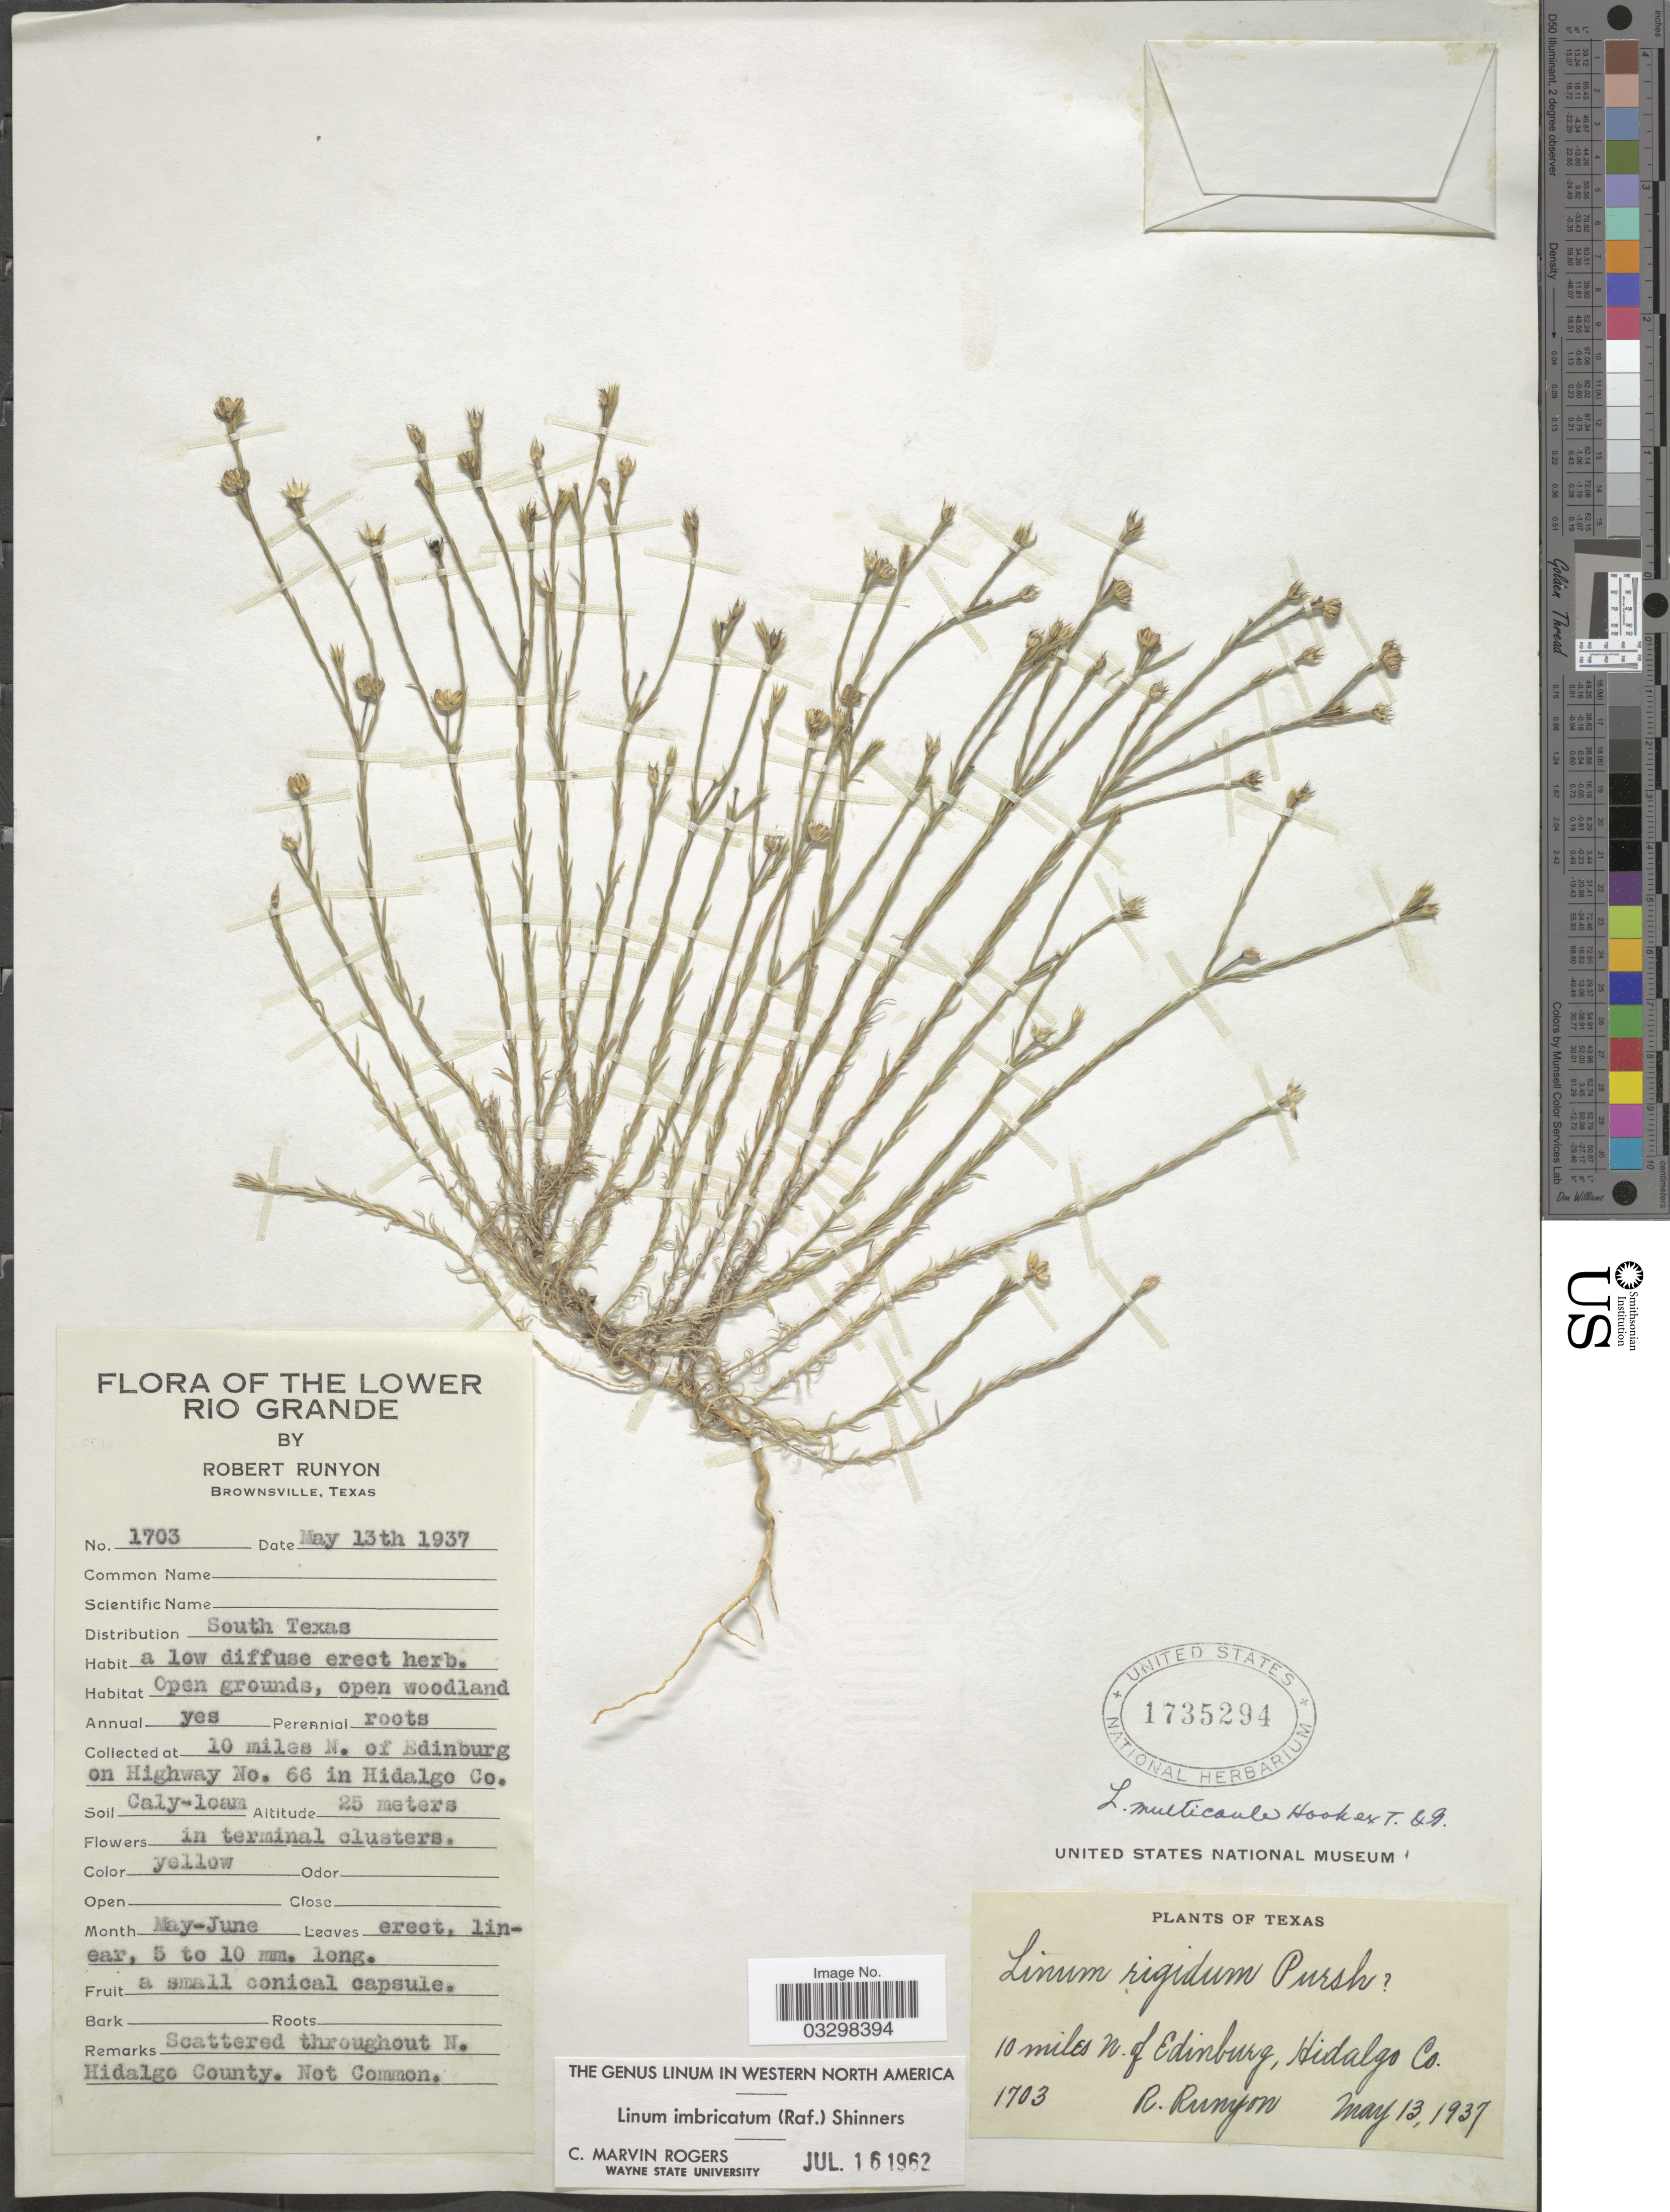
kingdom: Plantae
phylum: Tracheophyta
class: Magnoliopsida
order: Malpighiales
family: Linaceae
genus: Linum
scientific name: Linum imbricatum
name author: (Raf.) Shinners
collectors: R. Runyon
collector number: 1703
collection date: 1937-05-13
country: United States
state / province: Texas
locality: Lower Rio Grande. 10 miles N. of Edinburg on Highway No. 66 in Hidalgo Co.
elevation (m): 25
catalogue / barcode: US 1735294